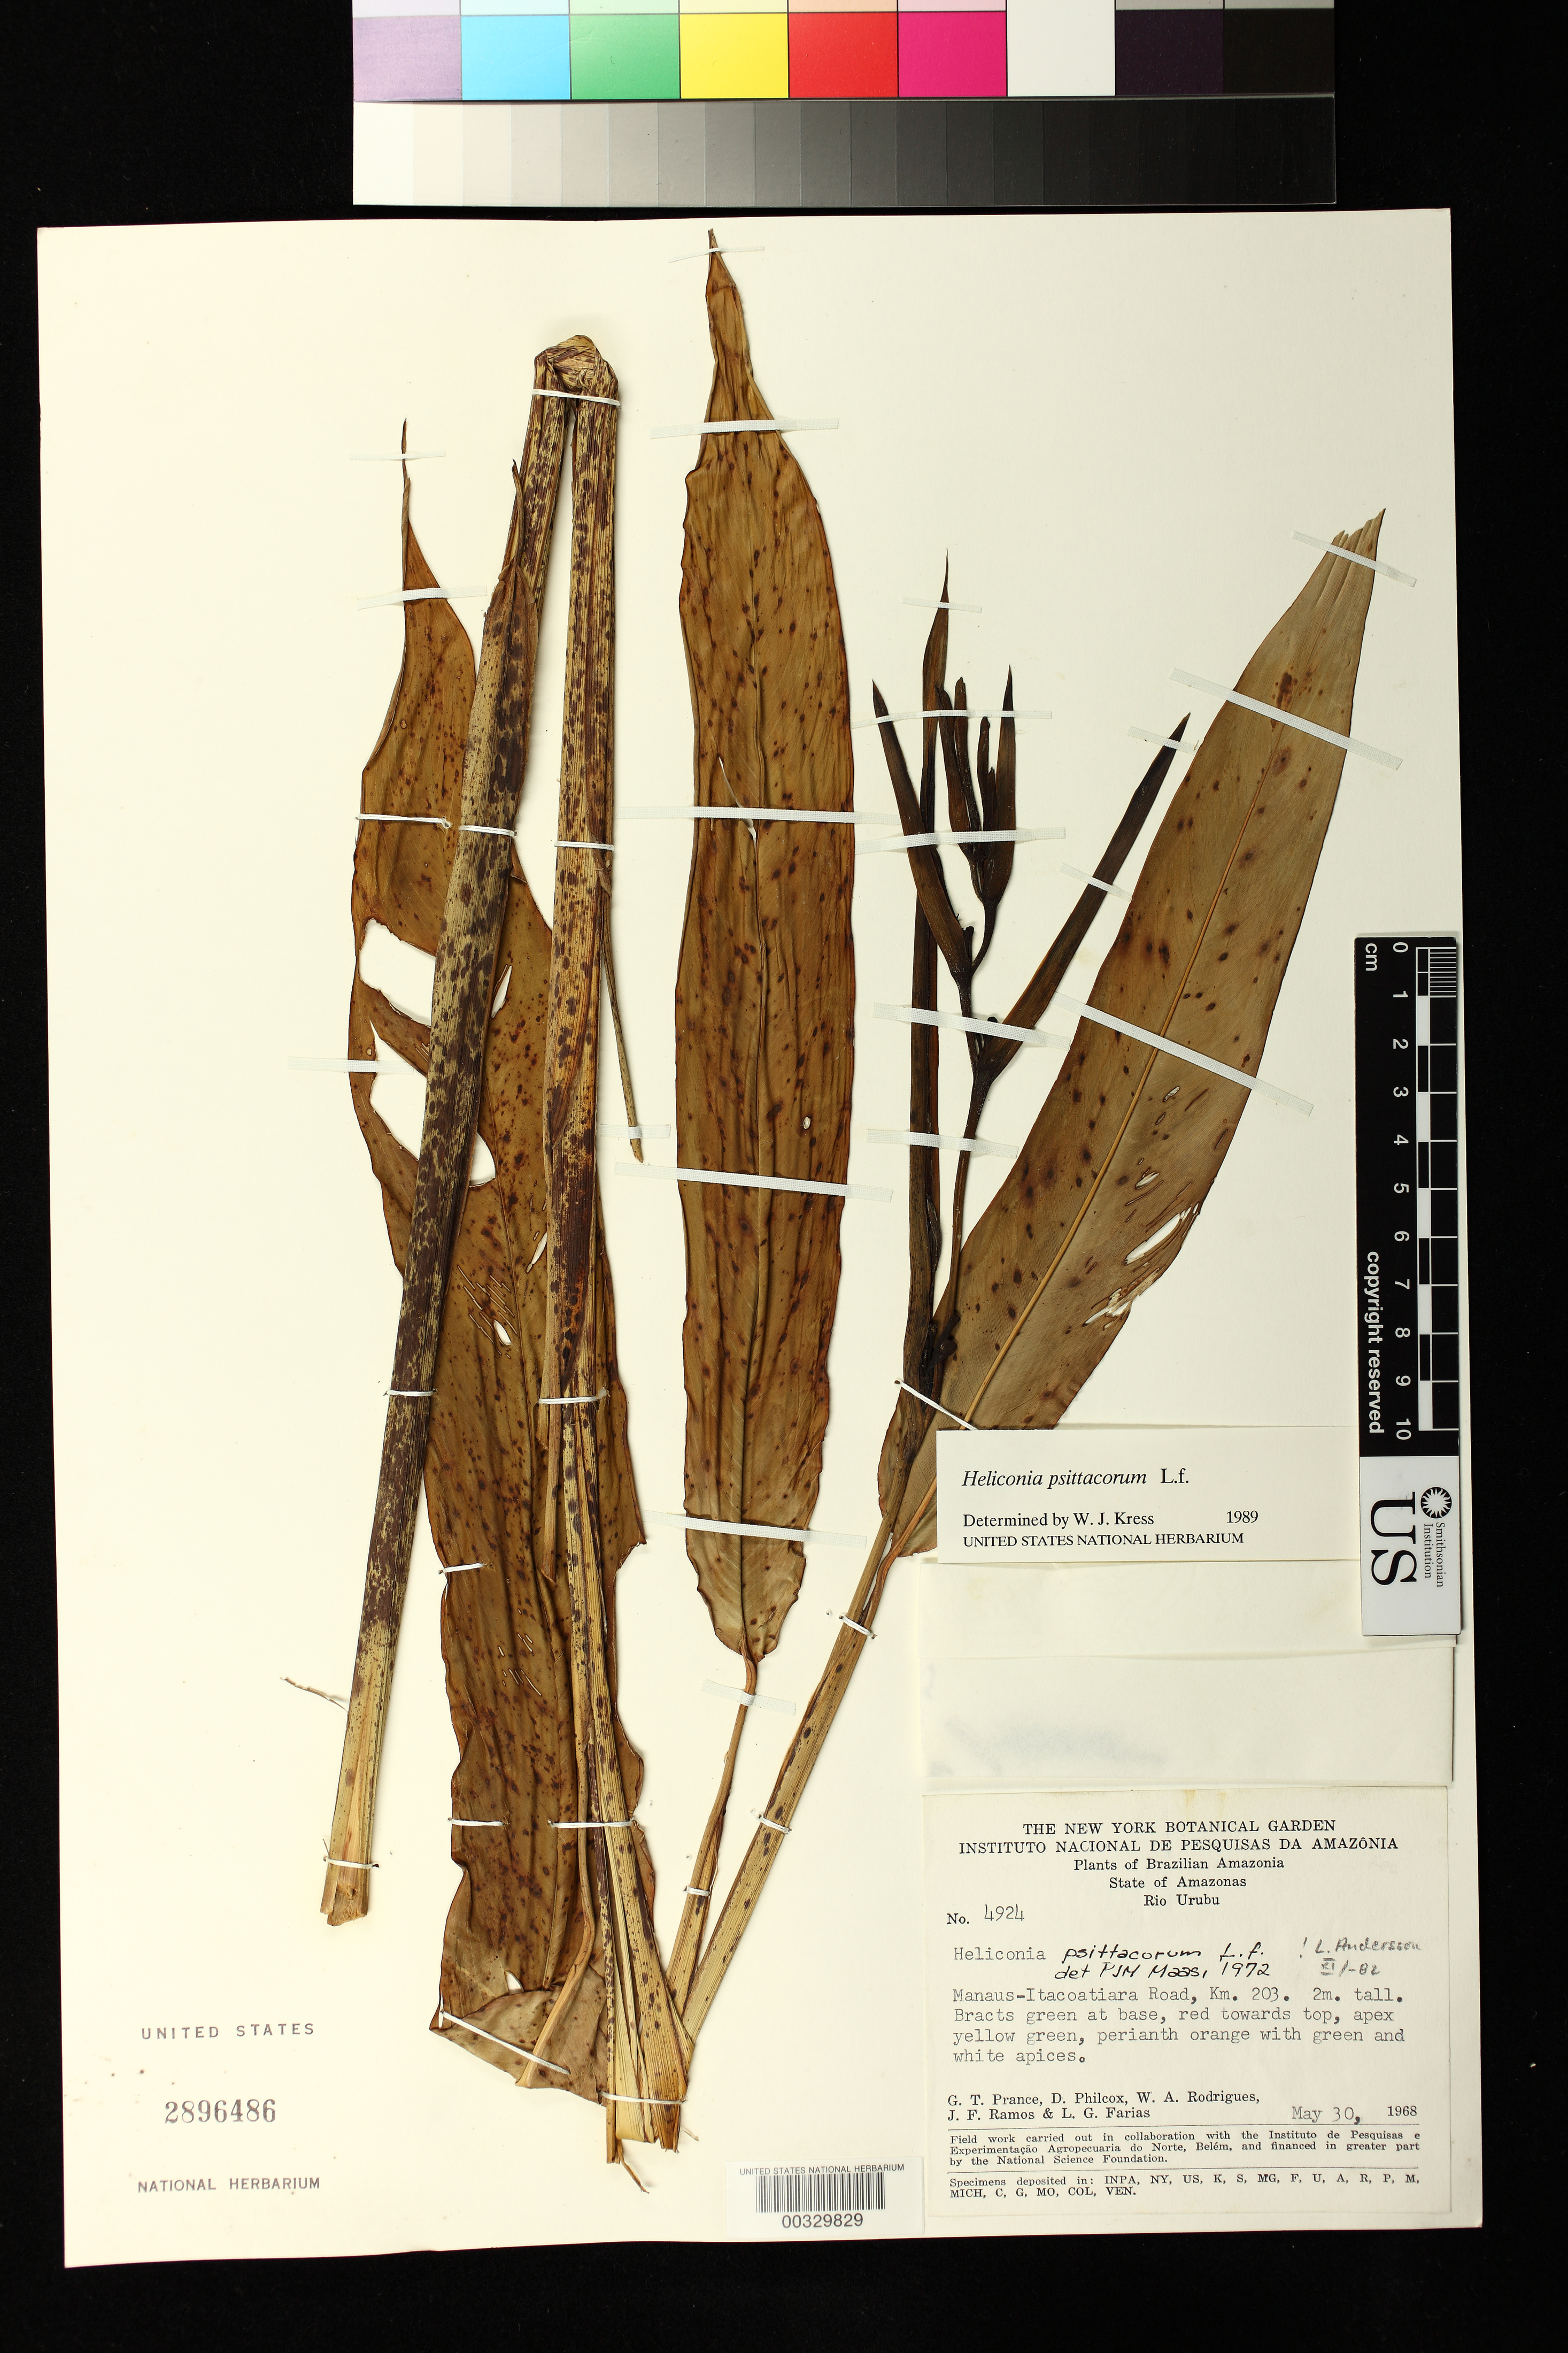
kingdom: Plantae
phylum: Tracheophyta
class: Liliopsida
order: Zingiberales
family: Heliconiaceae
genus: Heliconia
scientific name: Heliconia psittacorum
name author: L. f.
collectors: G. T. Prance, D. Philcox, W. A. Rodrigues, J. F. Ramos & L. G. Farias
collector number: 4924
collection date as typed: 30 May 1968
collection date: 1968-05-30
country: Brazil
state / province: Amazonas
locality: Rio urubu, manaus-itacoatiara road, km 203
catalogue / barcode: US 2896486